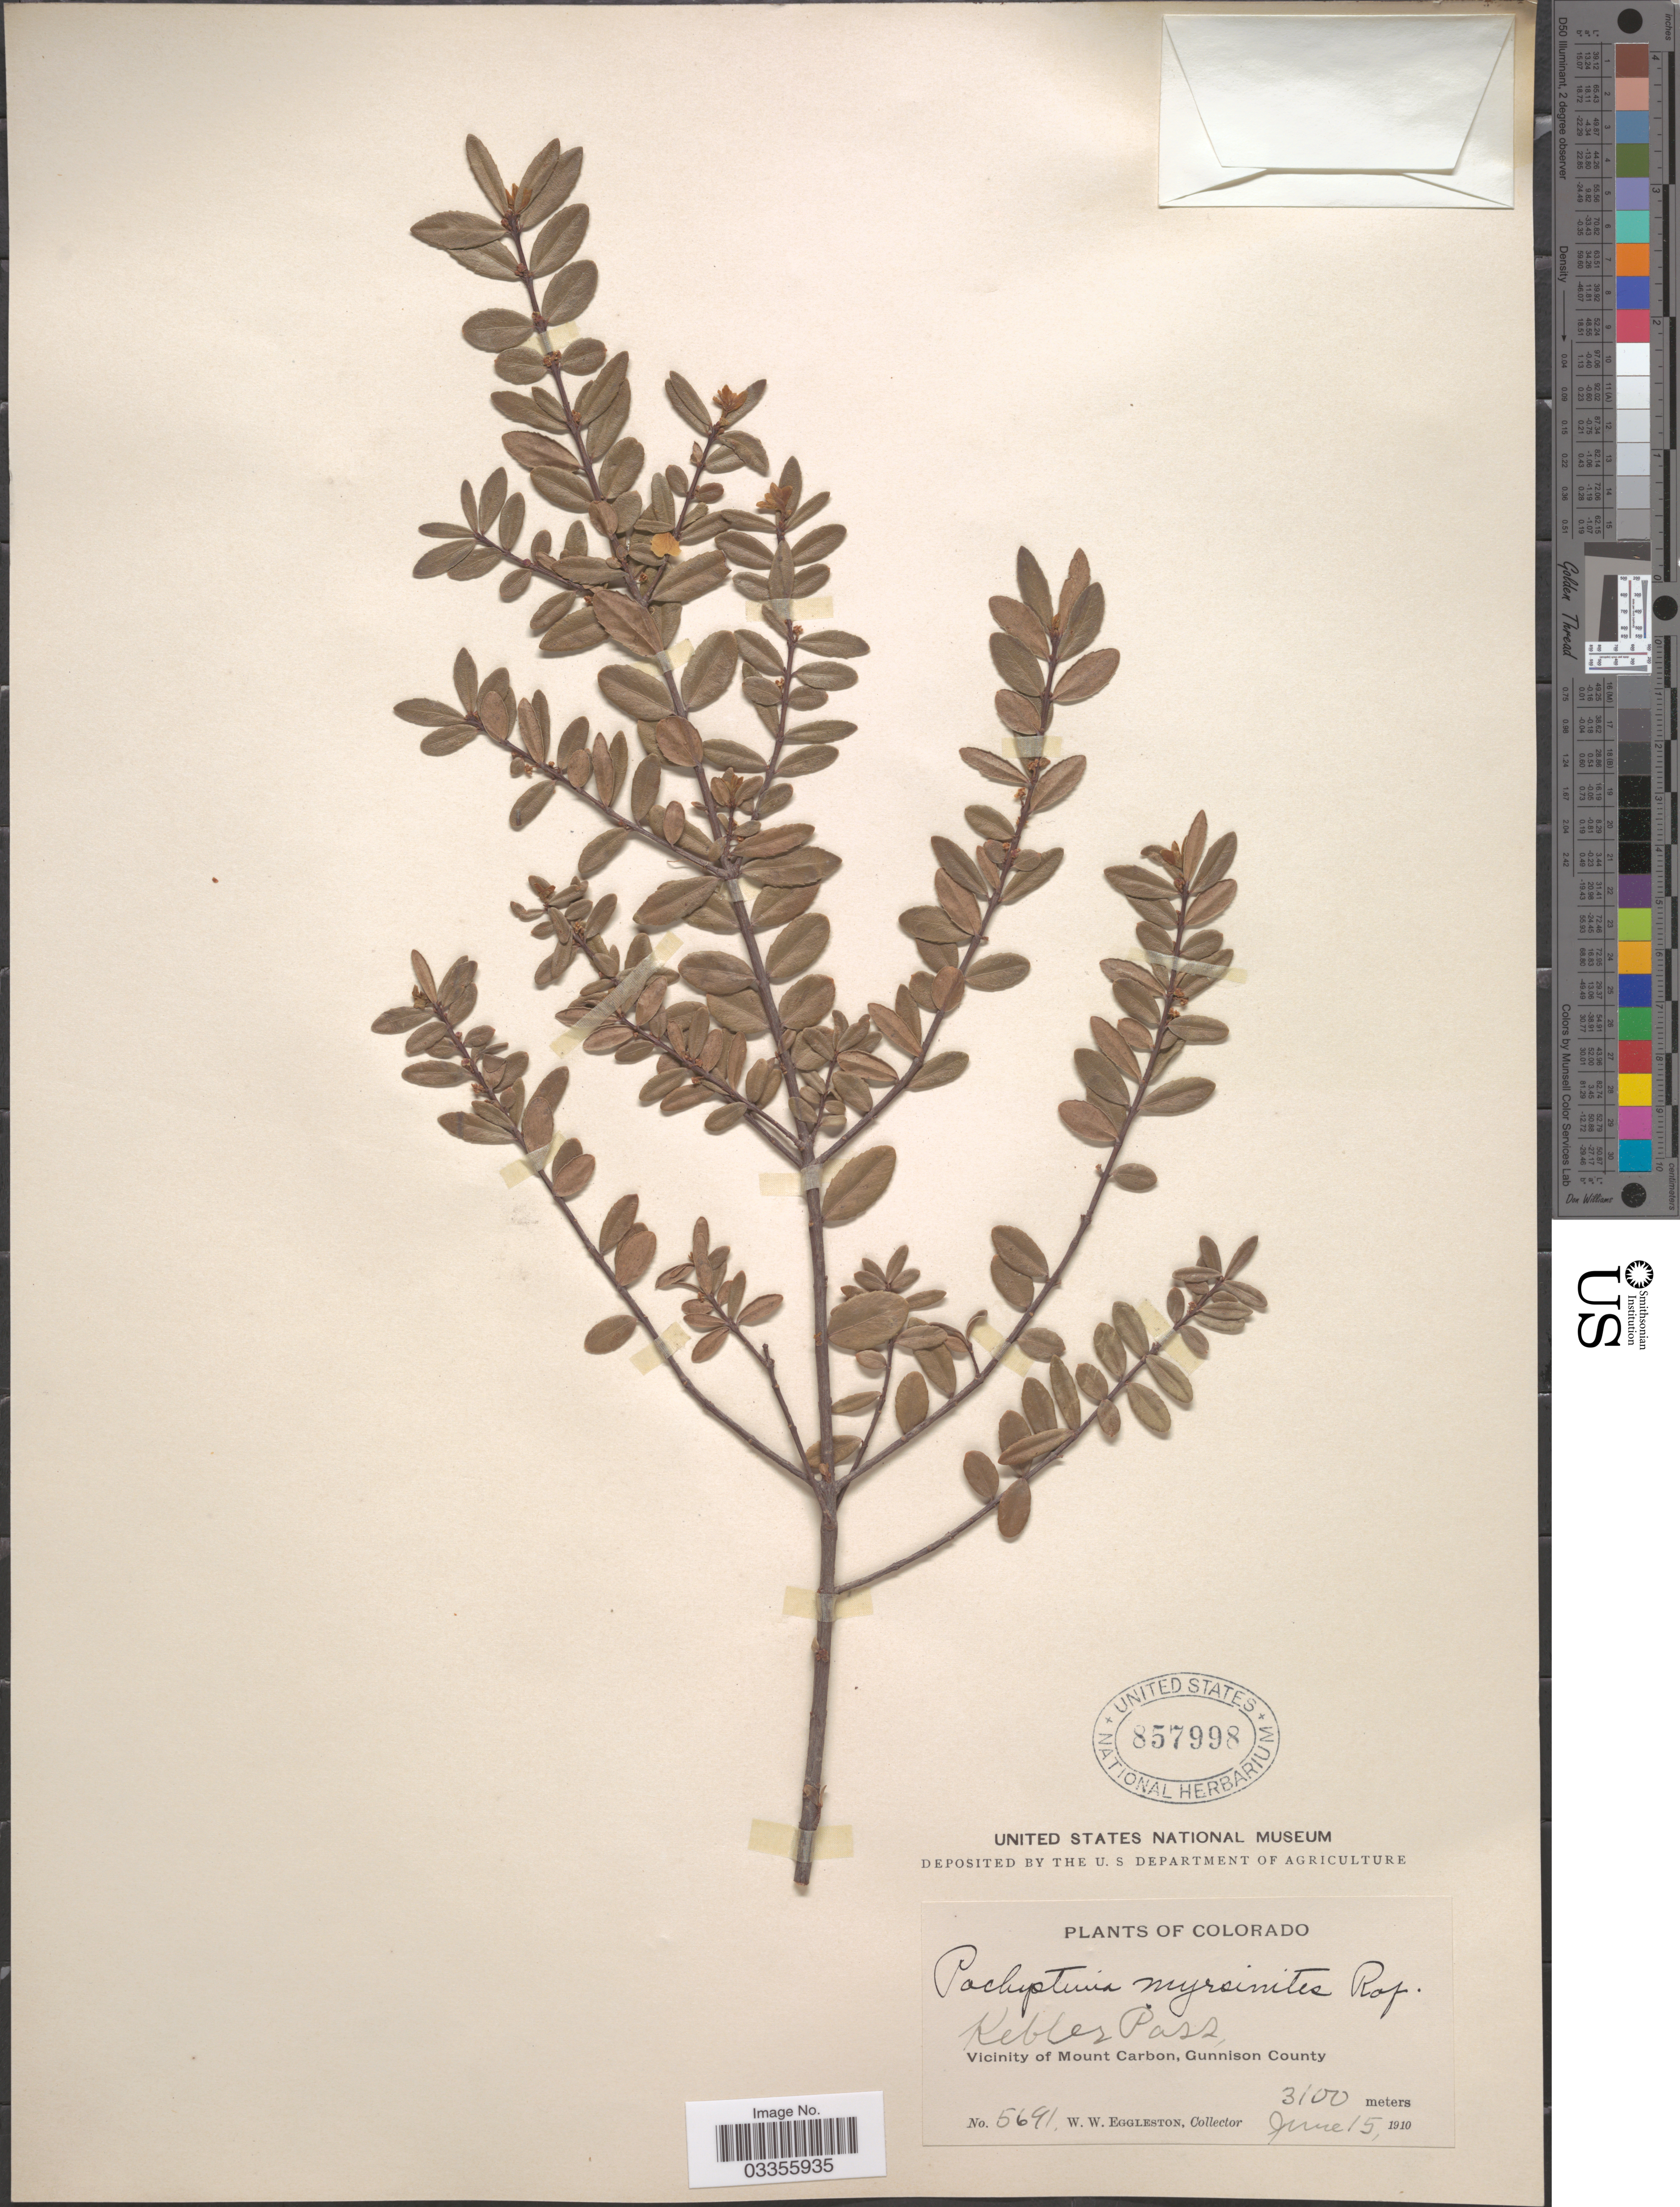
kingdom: Plantae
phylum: Tracheophyta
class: Magnoliopsida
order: Celastrales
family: Celastraceae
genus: Paxistima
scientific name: Paxistima myrsinites subsp. myrsinites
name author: (Pursh) Raf.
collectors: W. W. Eggleston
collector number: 5691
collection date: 1910-06-15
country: United States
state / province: Colorado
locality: Kebler Pass, Vicinity of Mount Carbon, Gunnison County.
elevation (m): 3100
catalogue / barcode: US 857998